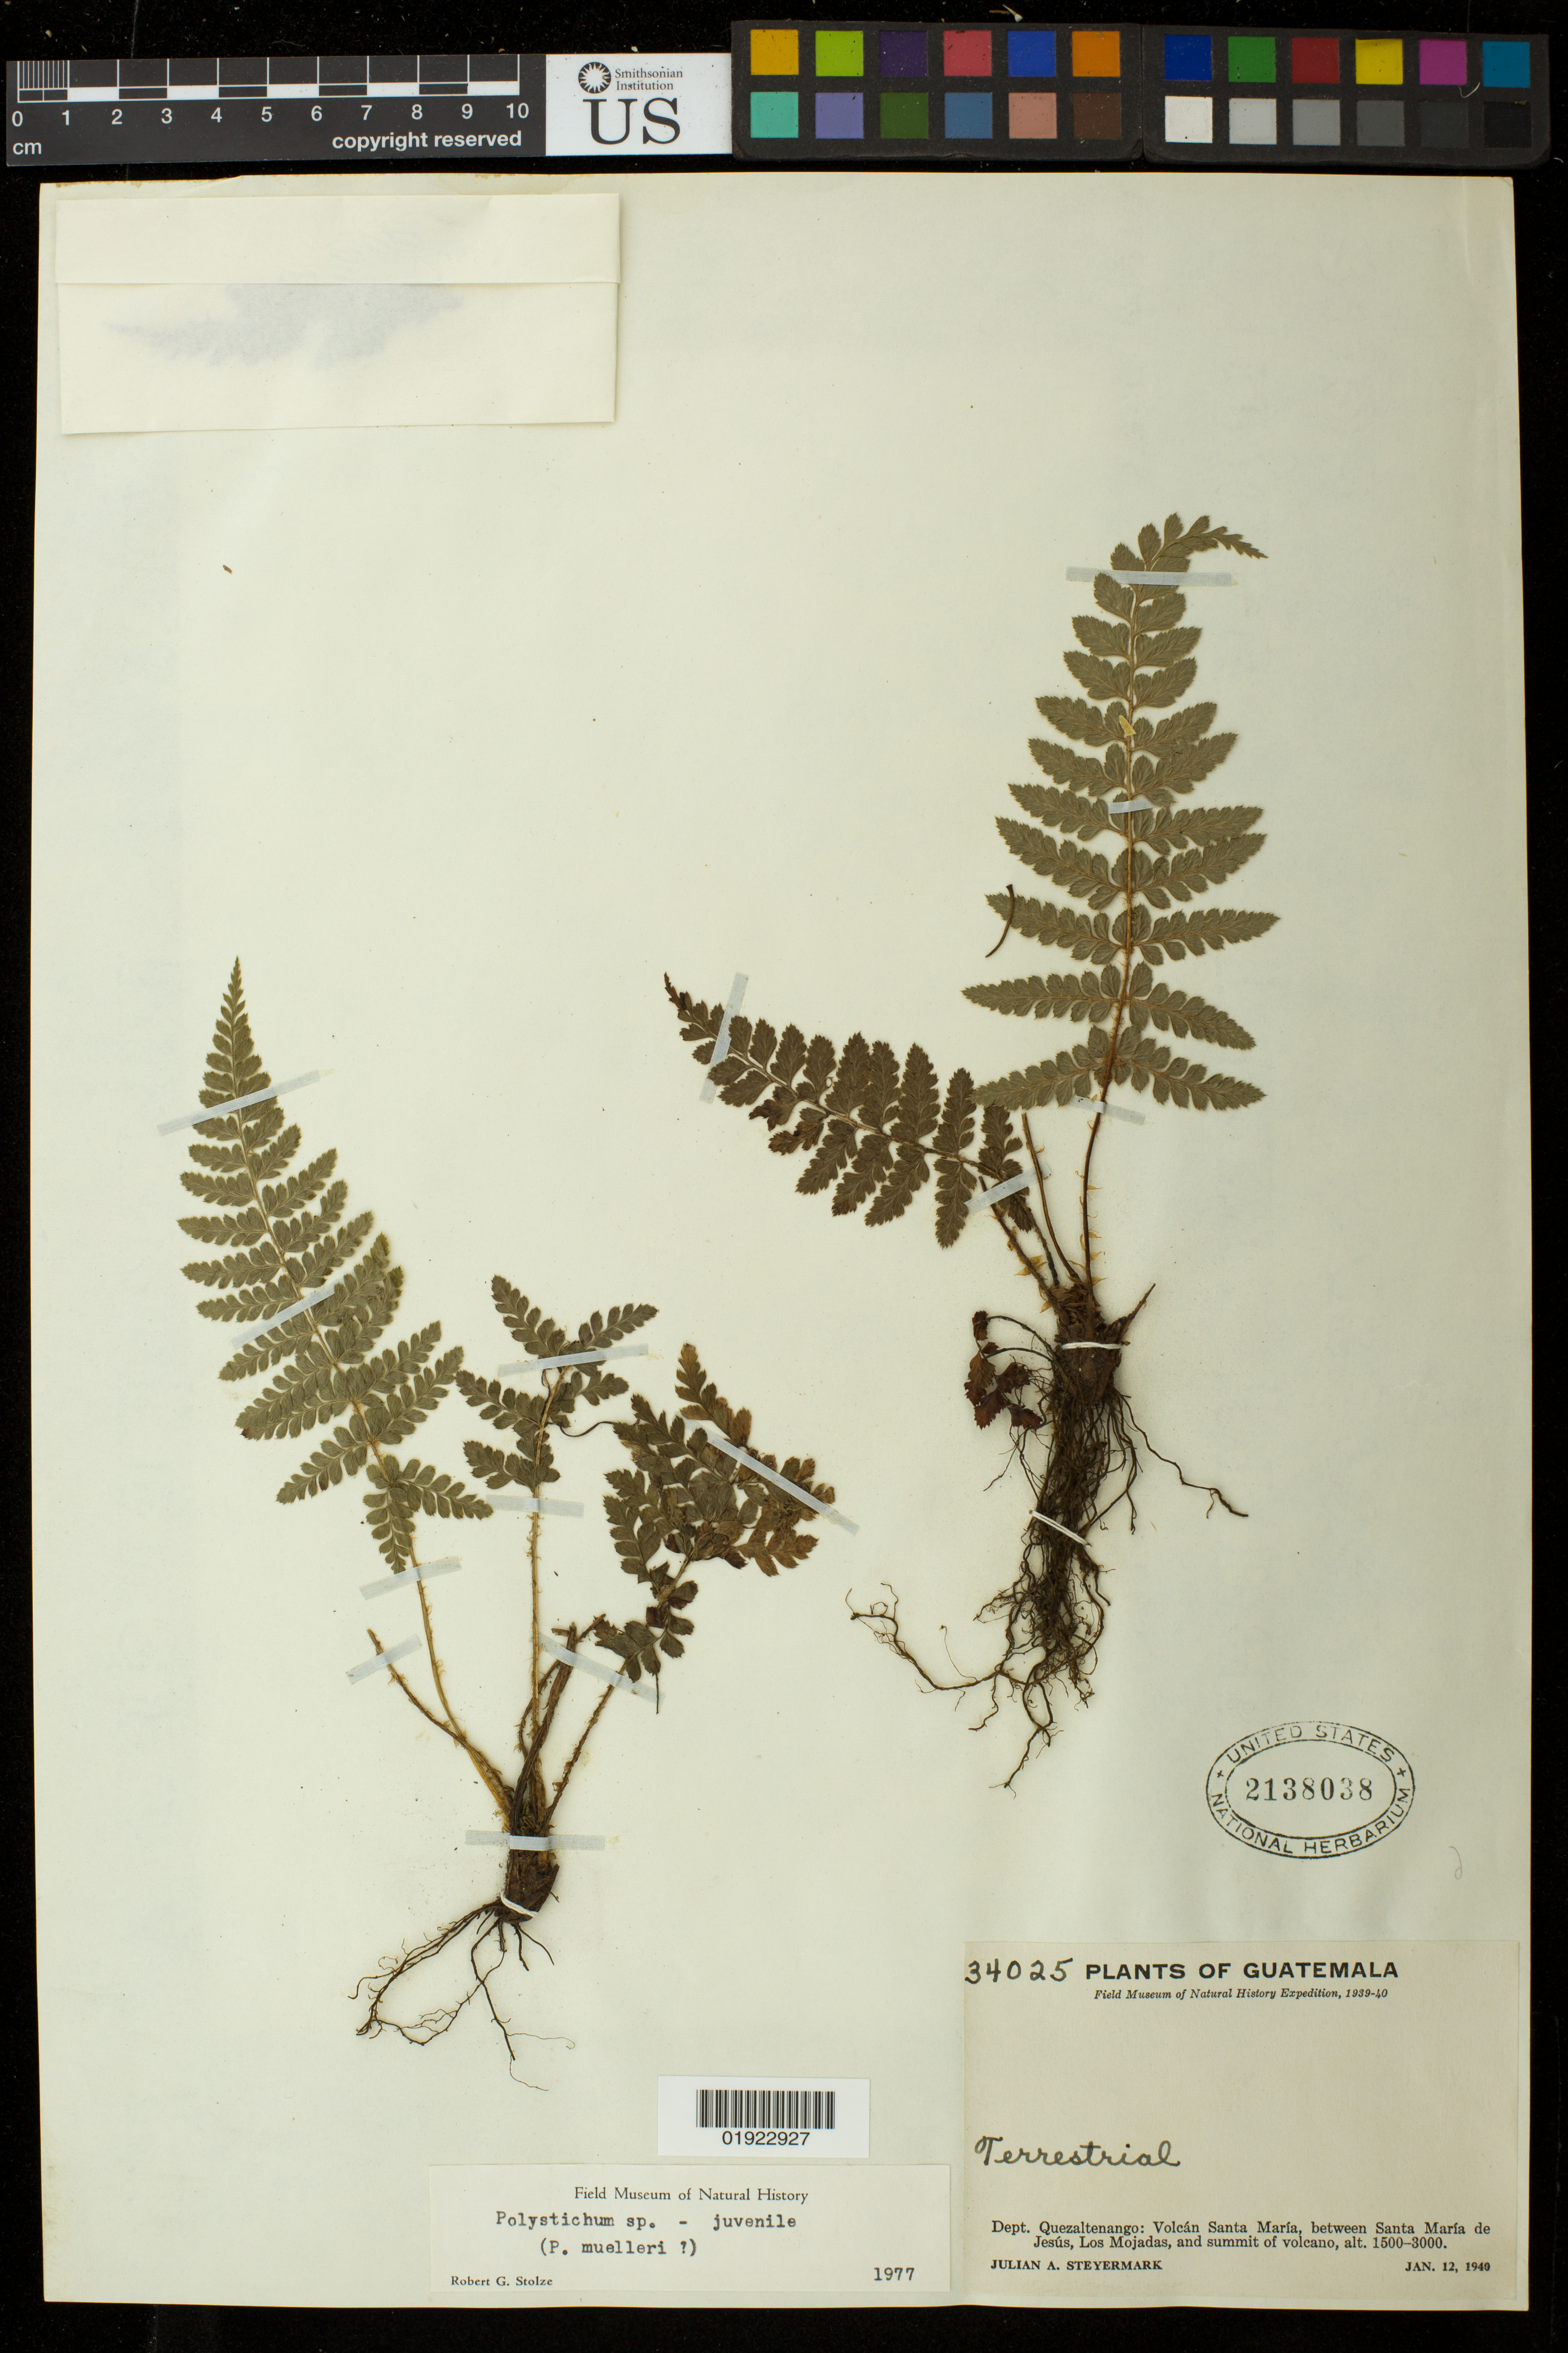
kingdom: Plantae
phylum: Tracheophyta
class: Polypodiopsida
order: Polypodiales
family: Dryopteridaceae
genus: Polystichum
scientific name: Polystichum sp.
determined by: Stolze, R. G.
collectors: J. Steyermark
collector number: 34025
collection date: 1940-01-12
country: Guatemala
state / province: Quetzaltenango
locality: Volcan Santa Maria, between Santa Maria de Jesus, Los Mojadas, and summit of volcano.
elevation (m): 1500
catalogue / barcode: US 2138038